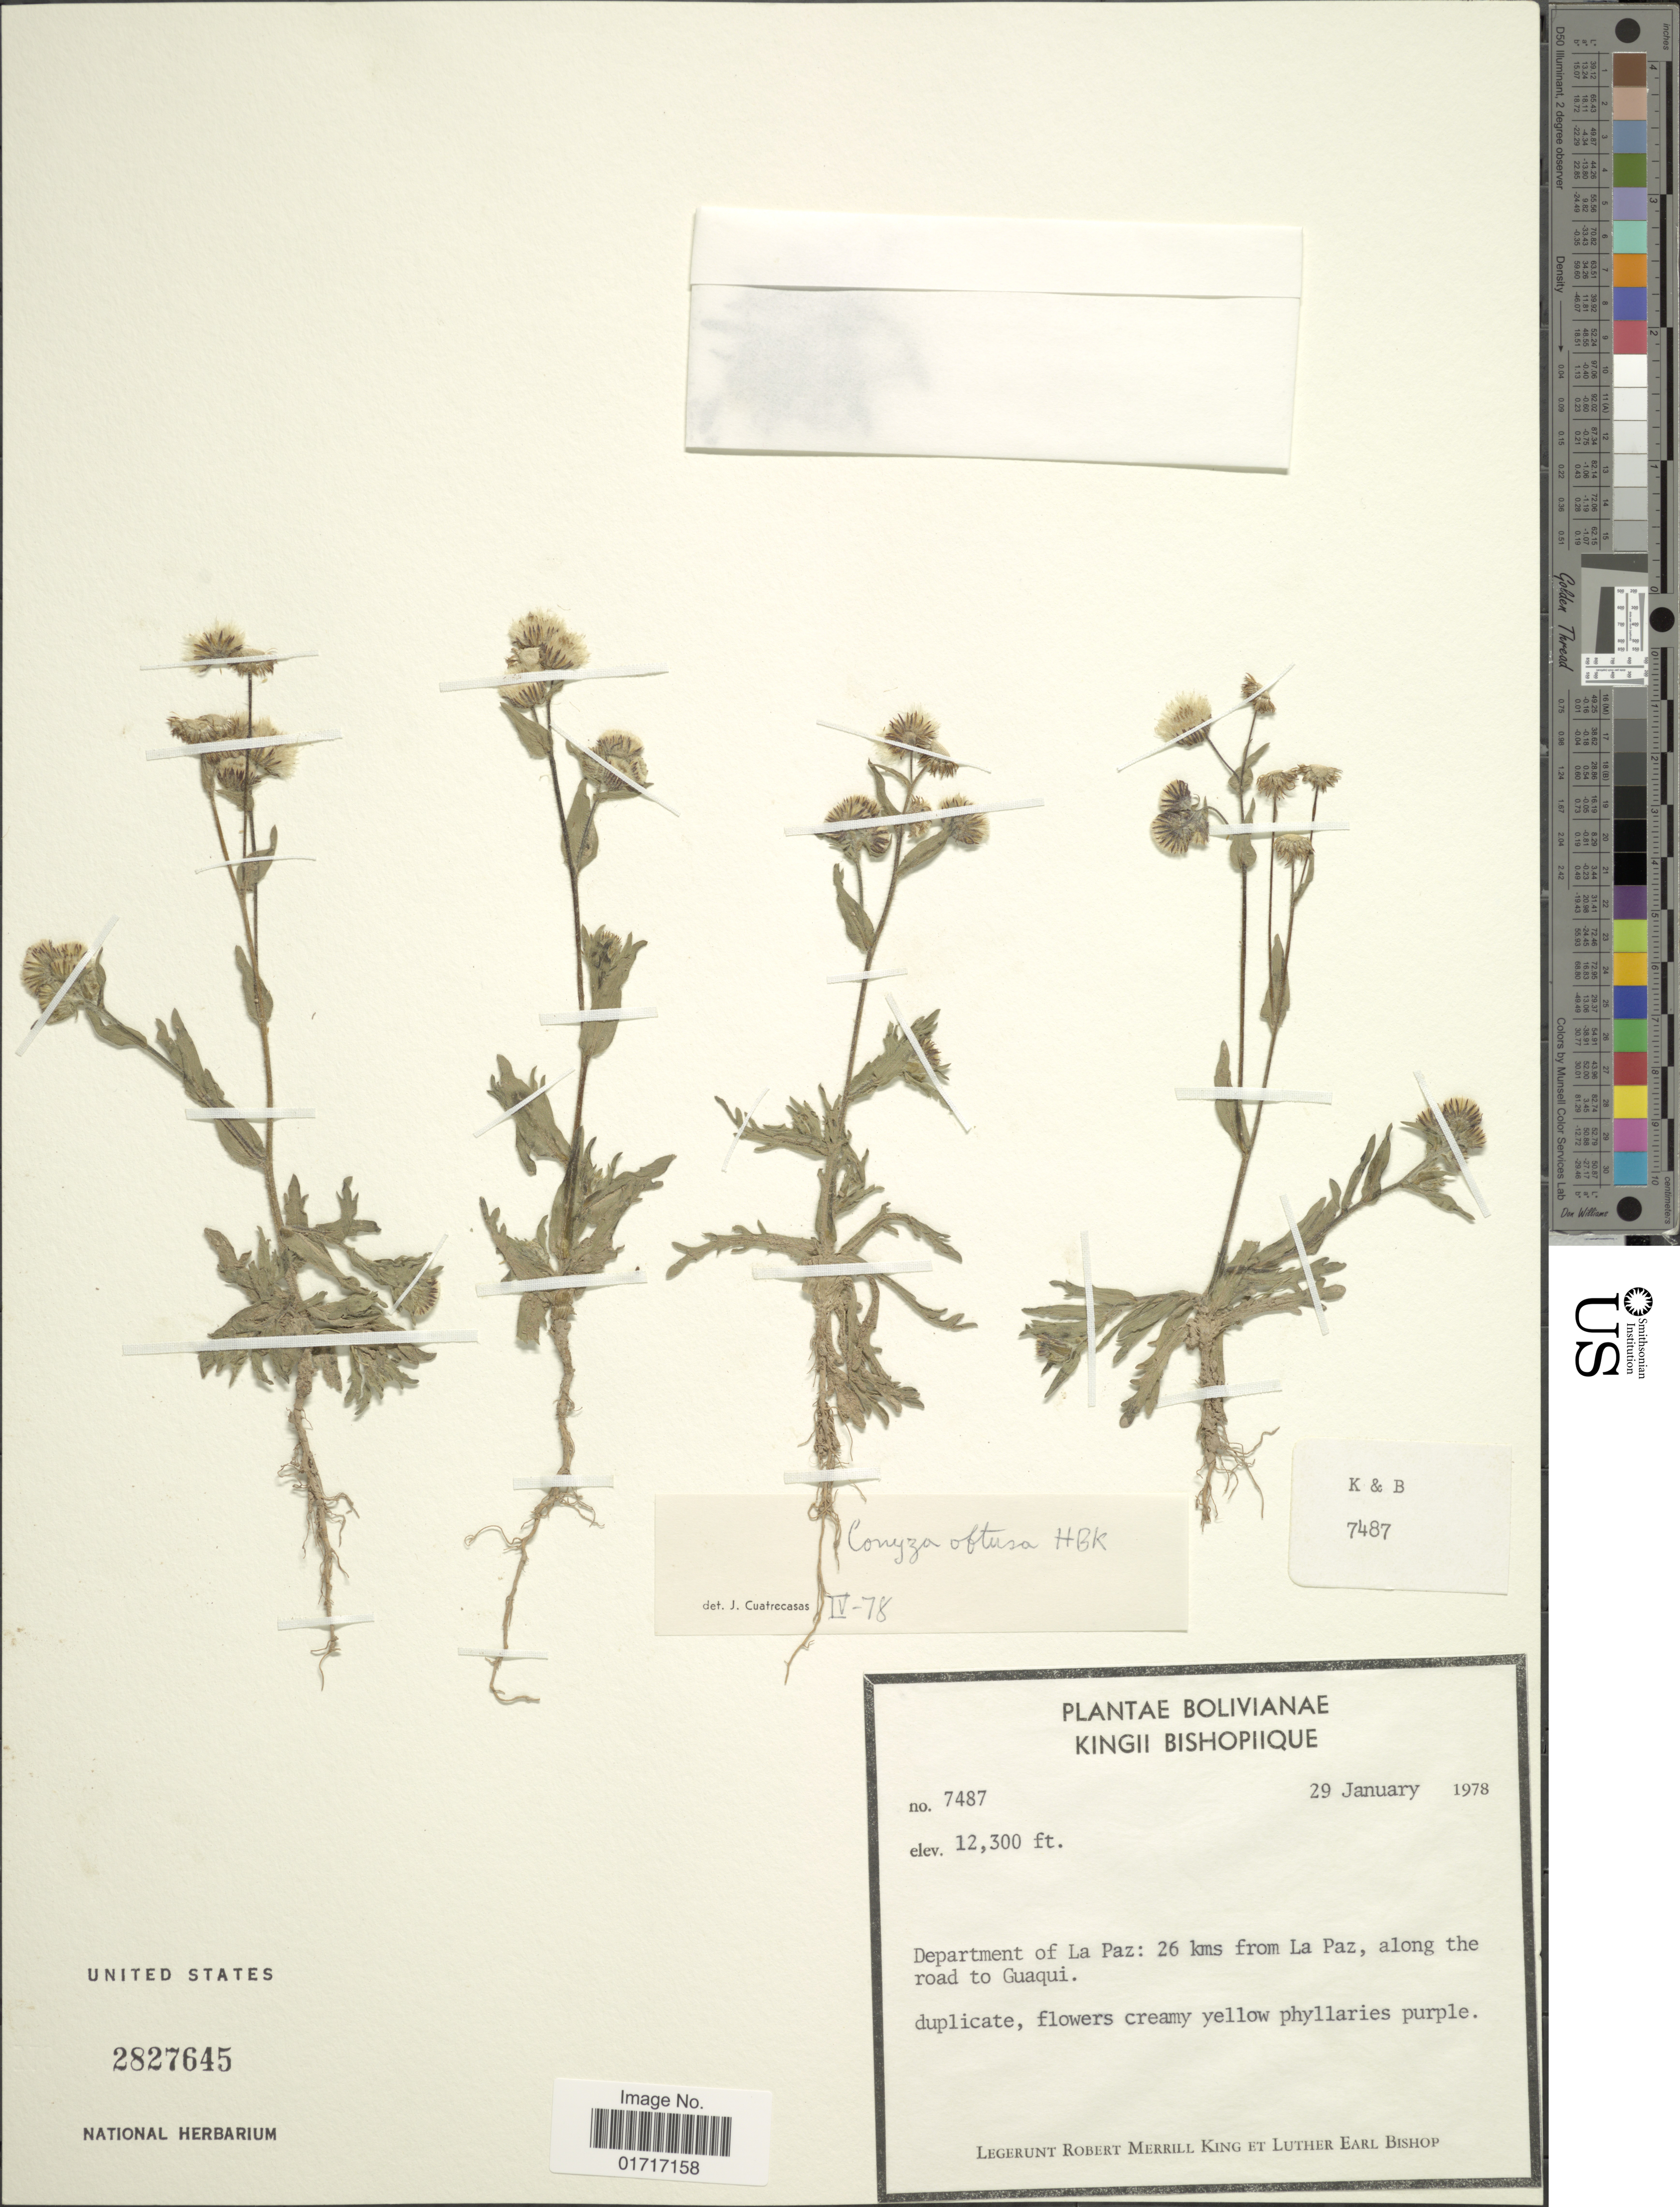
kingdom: Plantae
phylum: Tracheophyta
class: Magnoliopsida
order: Asterales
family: Asteraceae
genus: Conyza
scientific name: Conyza coronopifolia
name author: Kunth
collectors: R. M. King & L. E. Bishop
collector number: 7487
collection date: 1978-01-29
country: Bolivia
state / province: La Paz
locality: Department of La Paz: 26 kms from La Paz, along the road to Guaqui.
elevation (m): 3749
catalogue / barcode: US 2827645